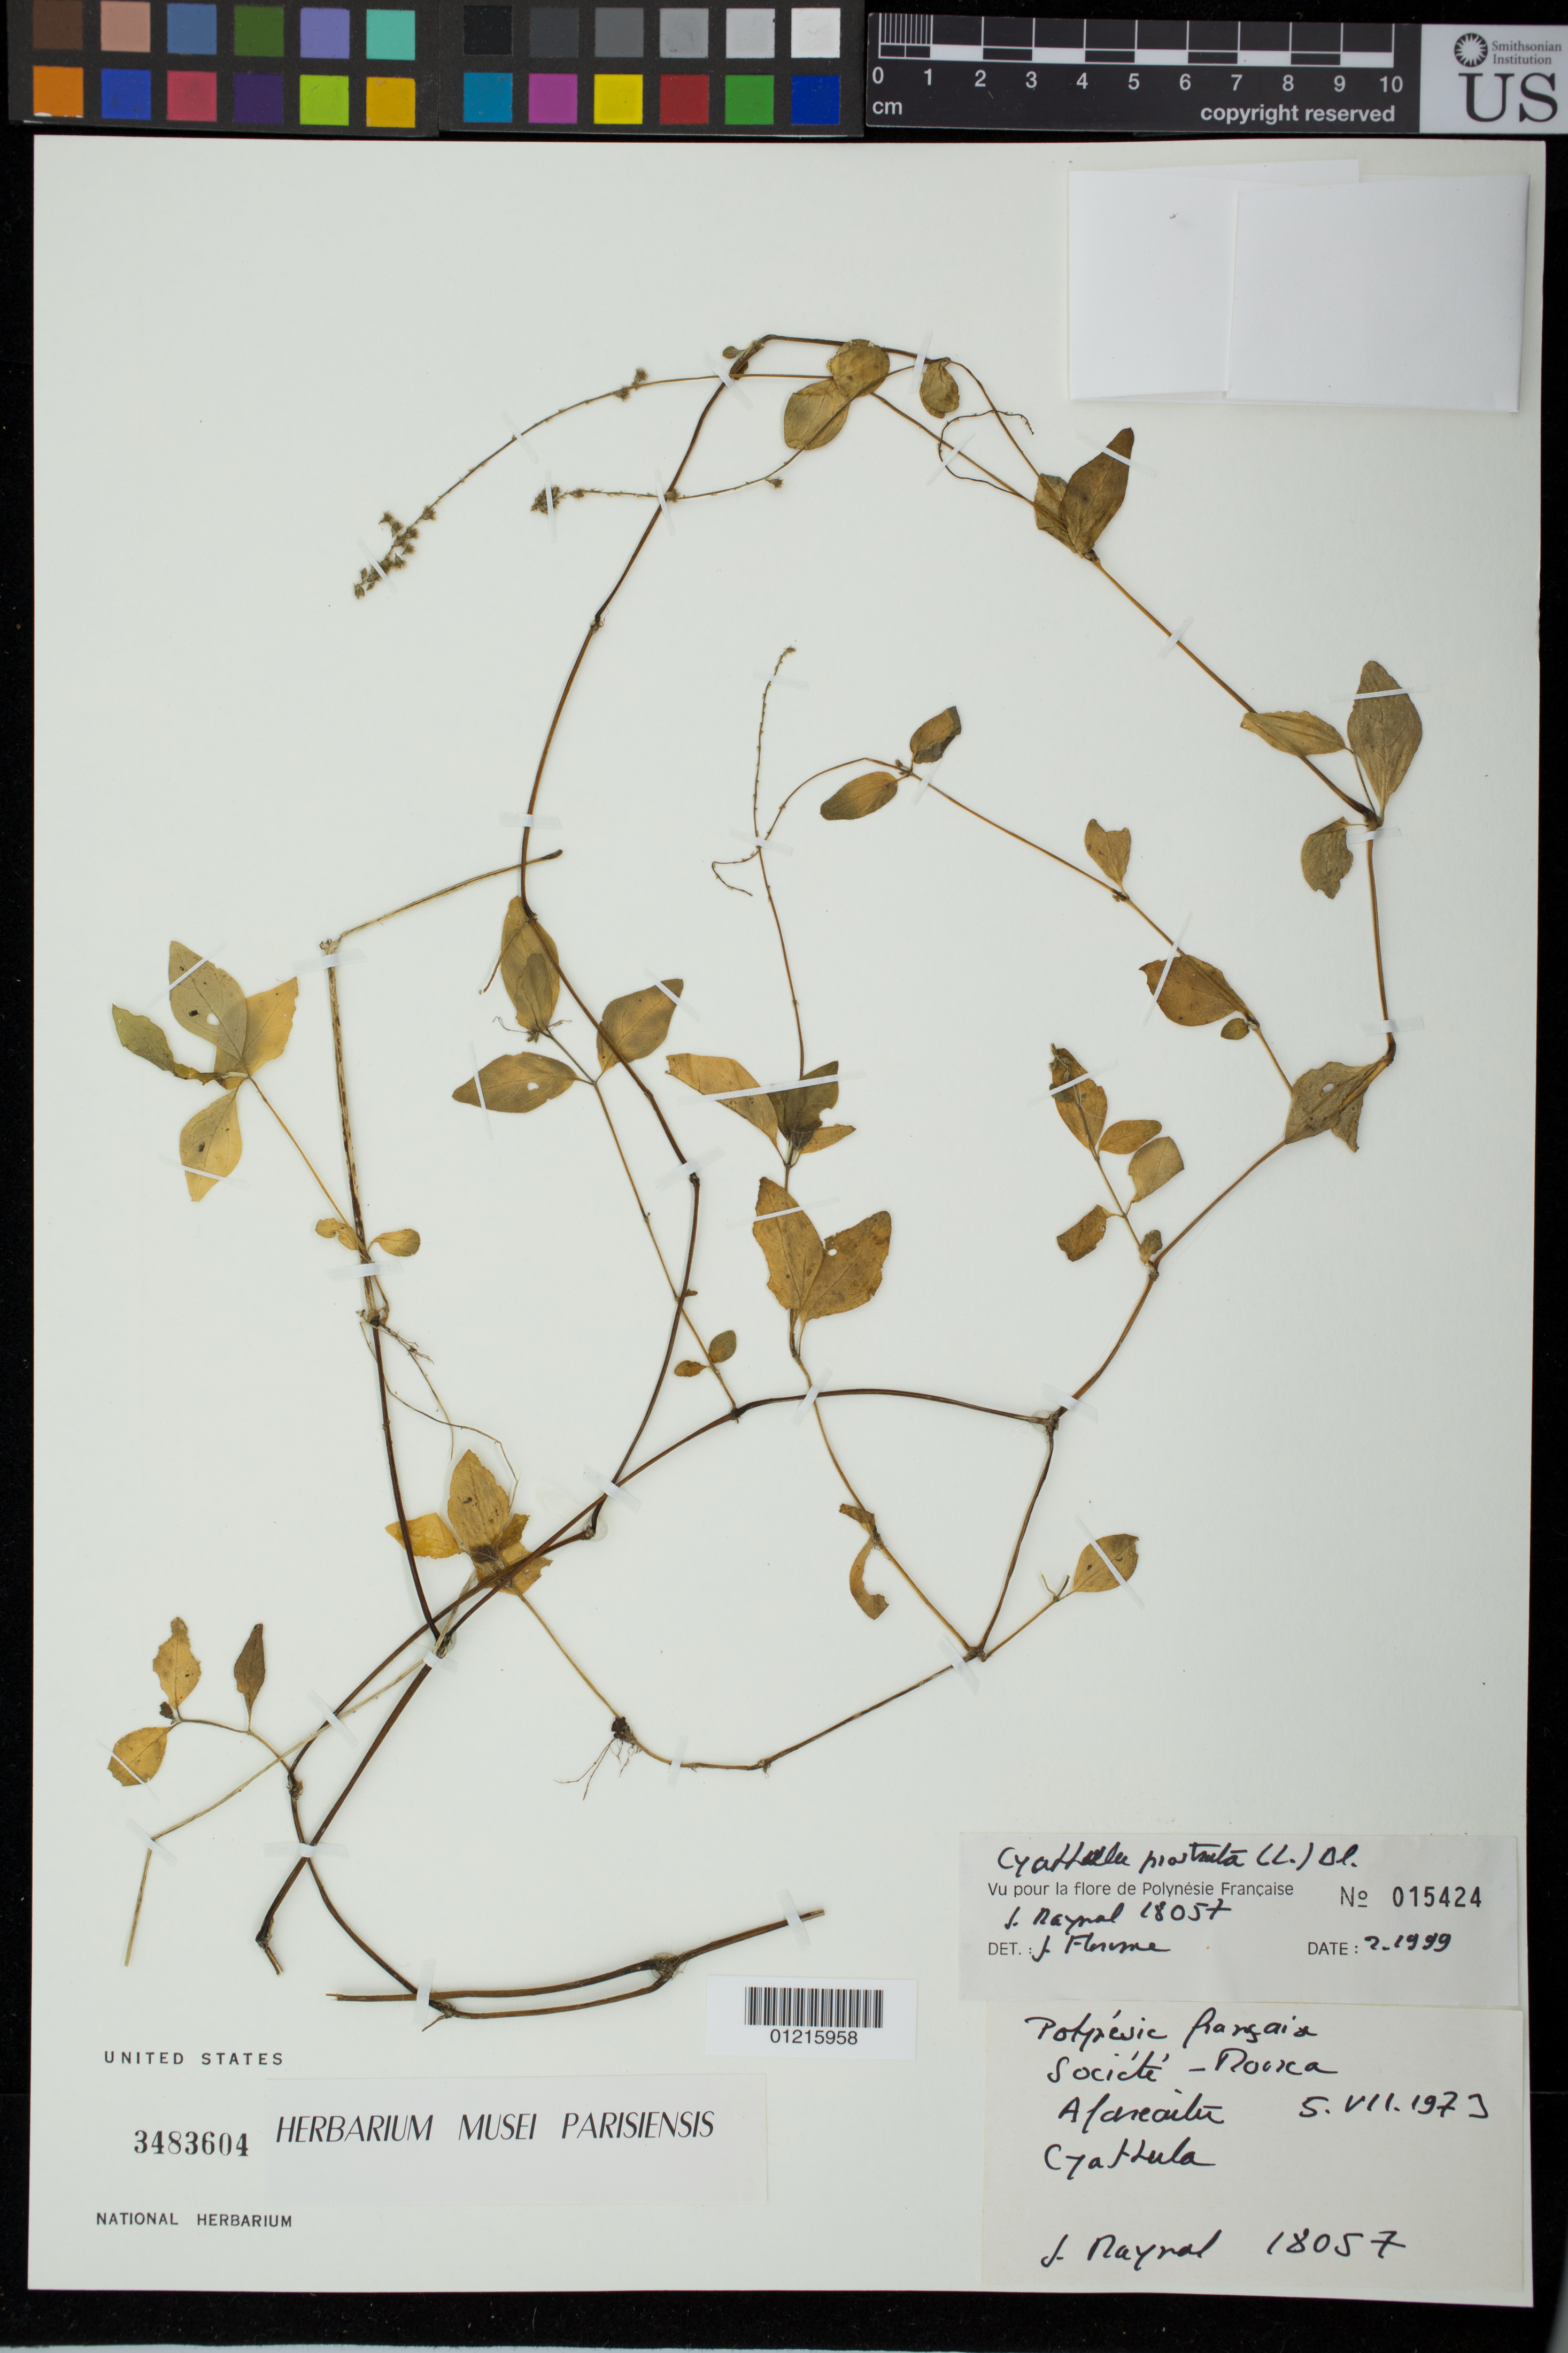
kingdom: Plantae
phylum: Tracheophyta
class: Magnoliopsida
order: Caryophyllales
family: Amaranthaceae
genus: Cyathula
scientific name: Cyathula prostrata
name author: (L.) Blume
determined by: Florence, J.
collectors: J. Raynal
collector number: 18057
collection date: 1973-07-05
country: French Polynesia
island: Moorea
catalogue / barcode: US 3483604